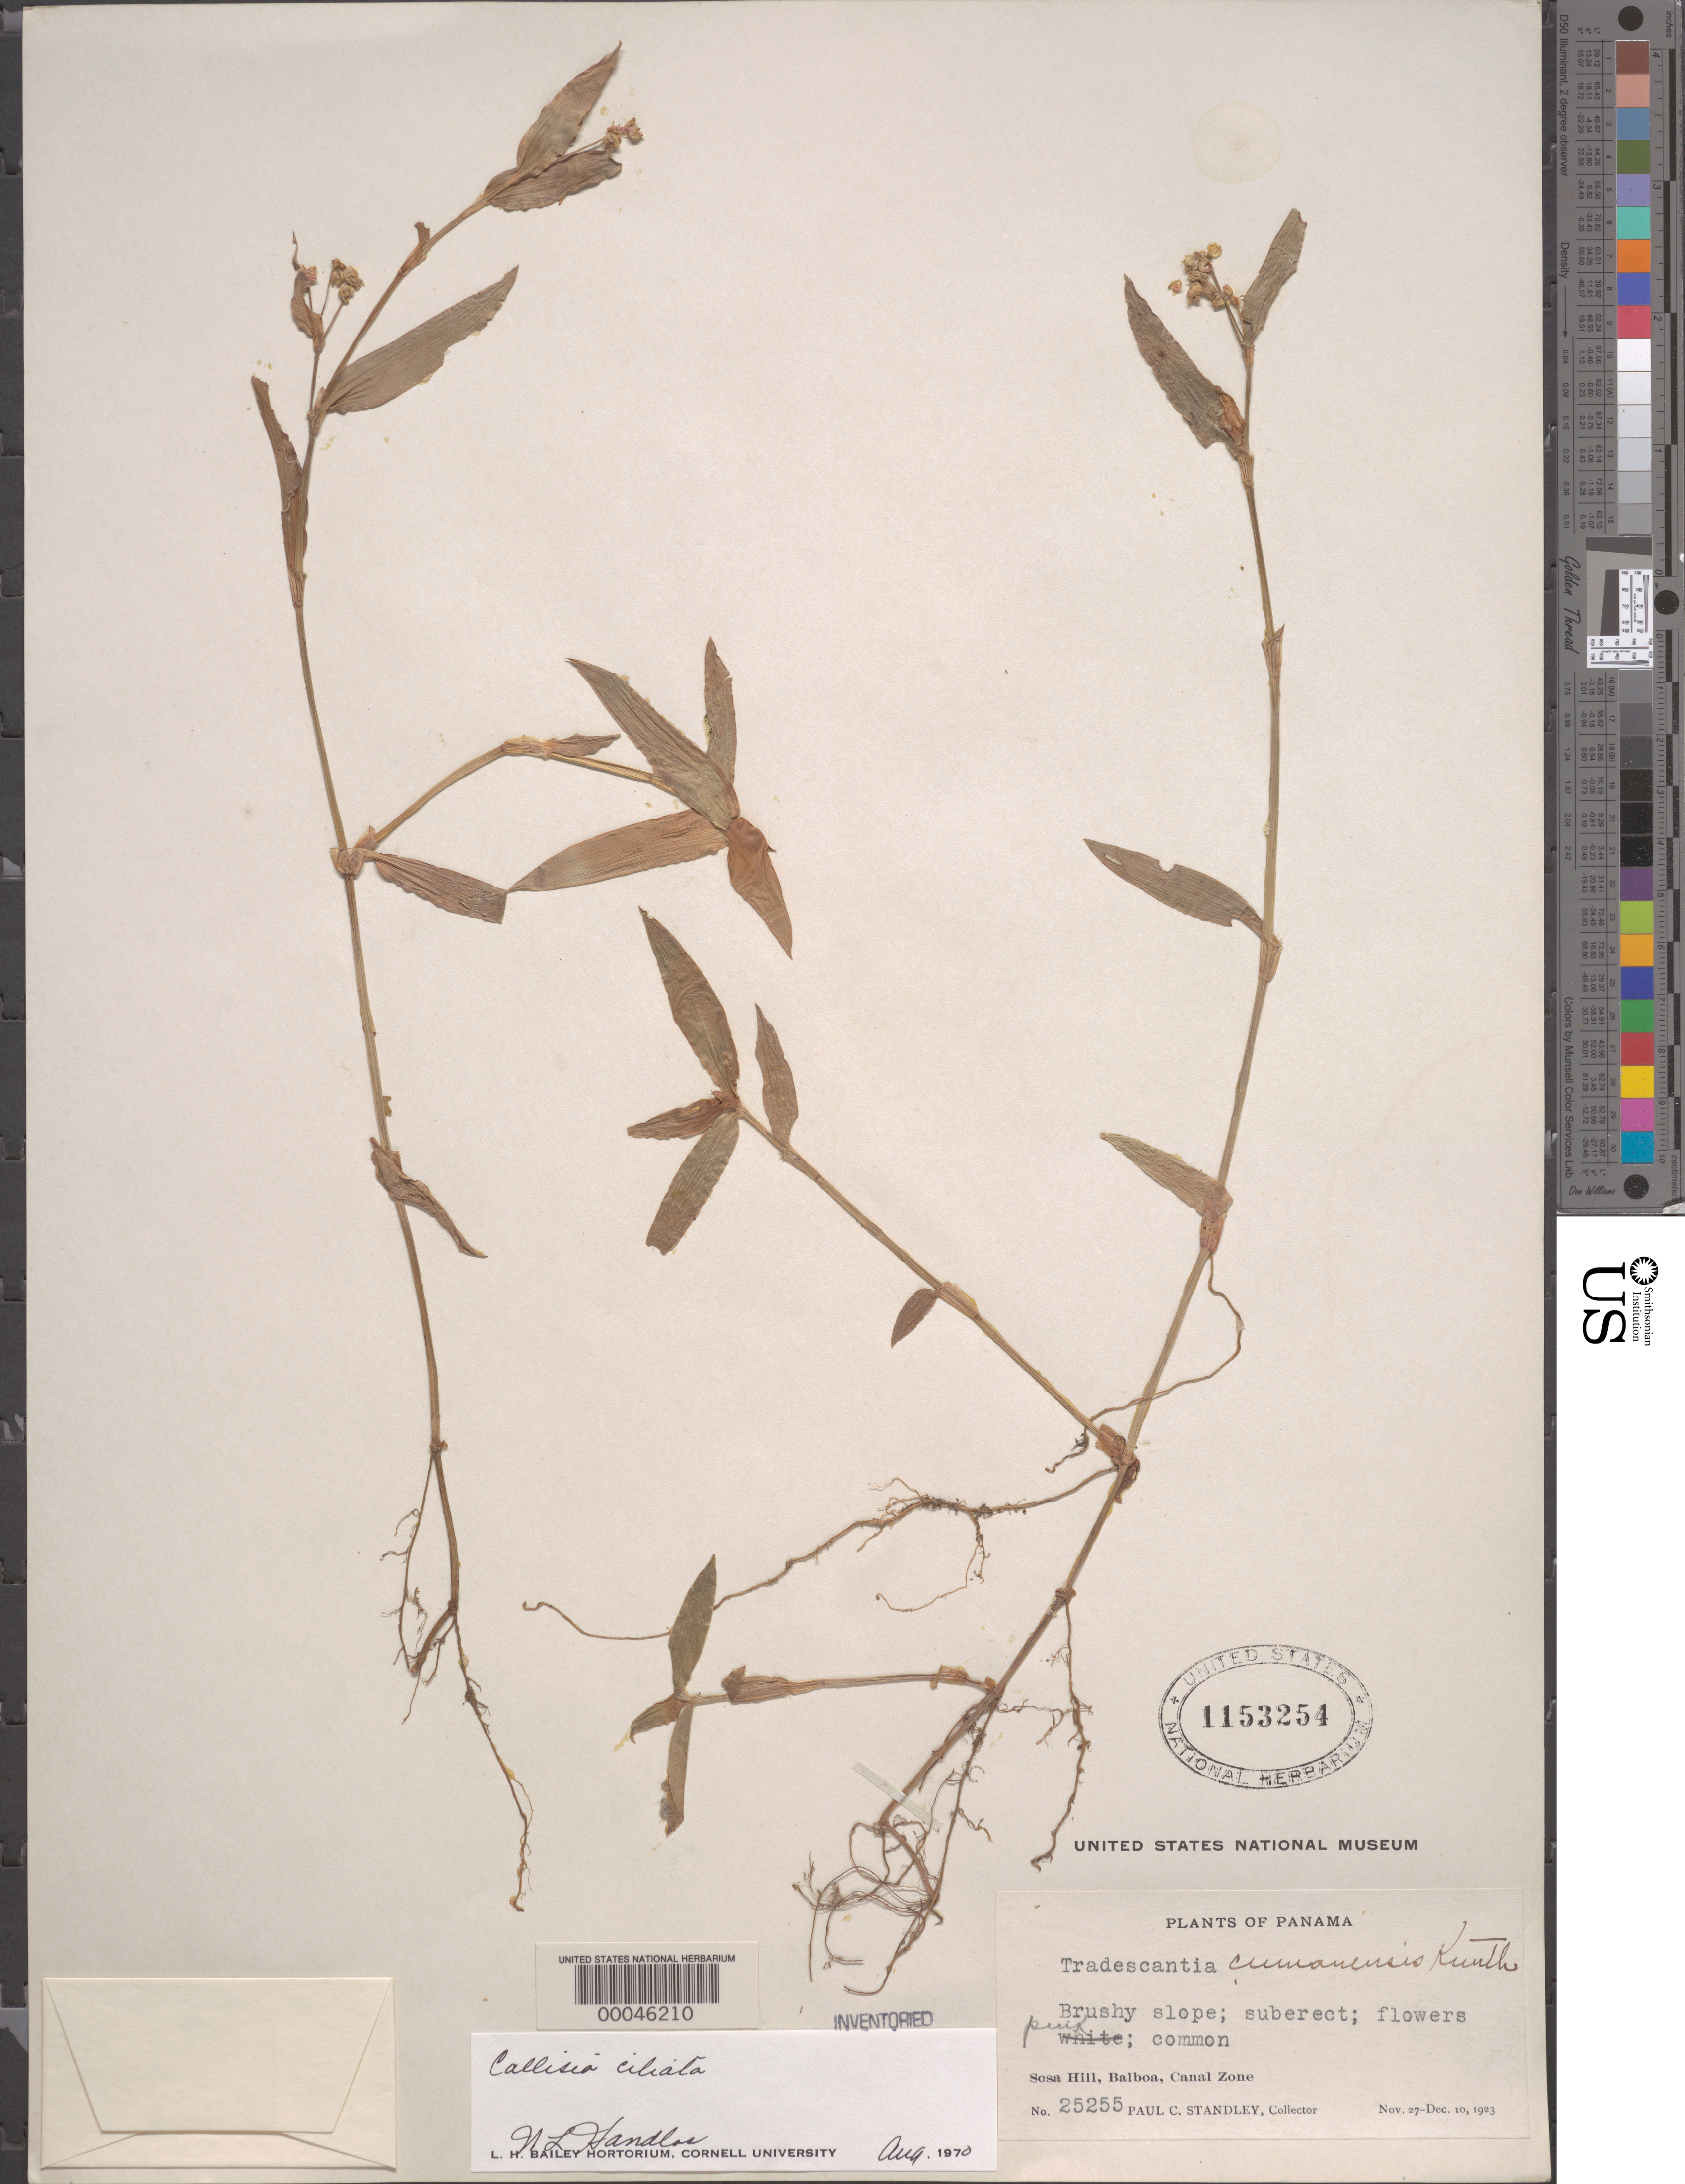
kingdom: Plantae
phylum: Tracheophyta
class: Liliopsida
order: Commelinales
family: Commelinaceae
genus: Callisia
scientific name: Callisia ciliata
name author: Kunth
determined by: Handlos, W. L.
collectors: P. C. Standley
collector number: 25255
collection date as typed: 27 Nov 1923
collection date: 1923-11-27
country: Panama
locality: Sosa Hill, Balboa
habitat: Brushy slope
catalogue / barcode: US 1153254